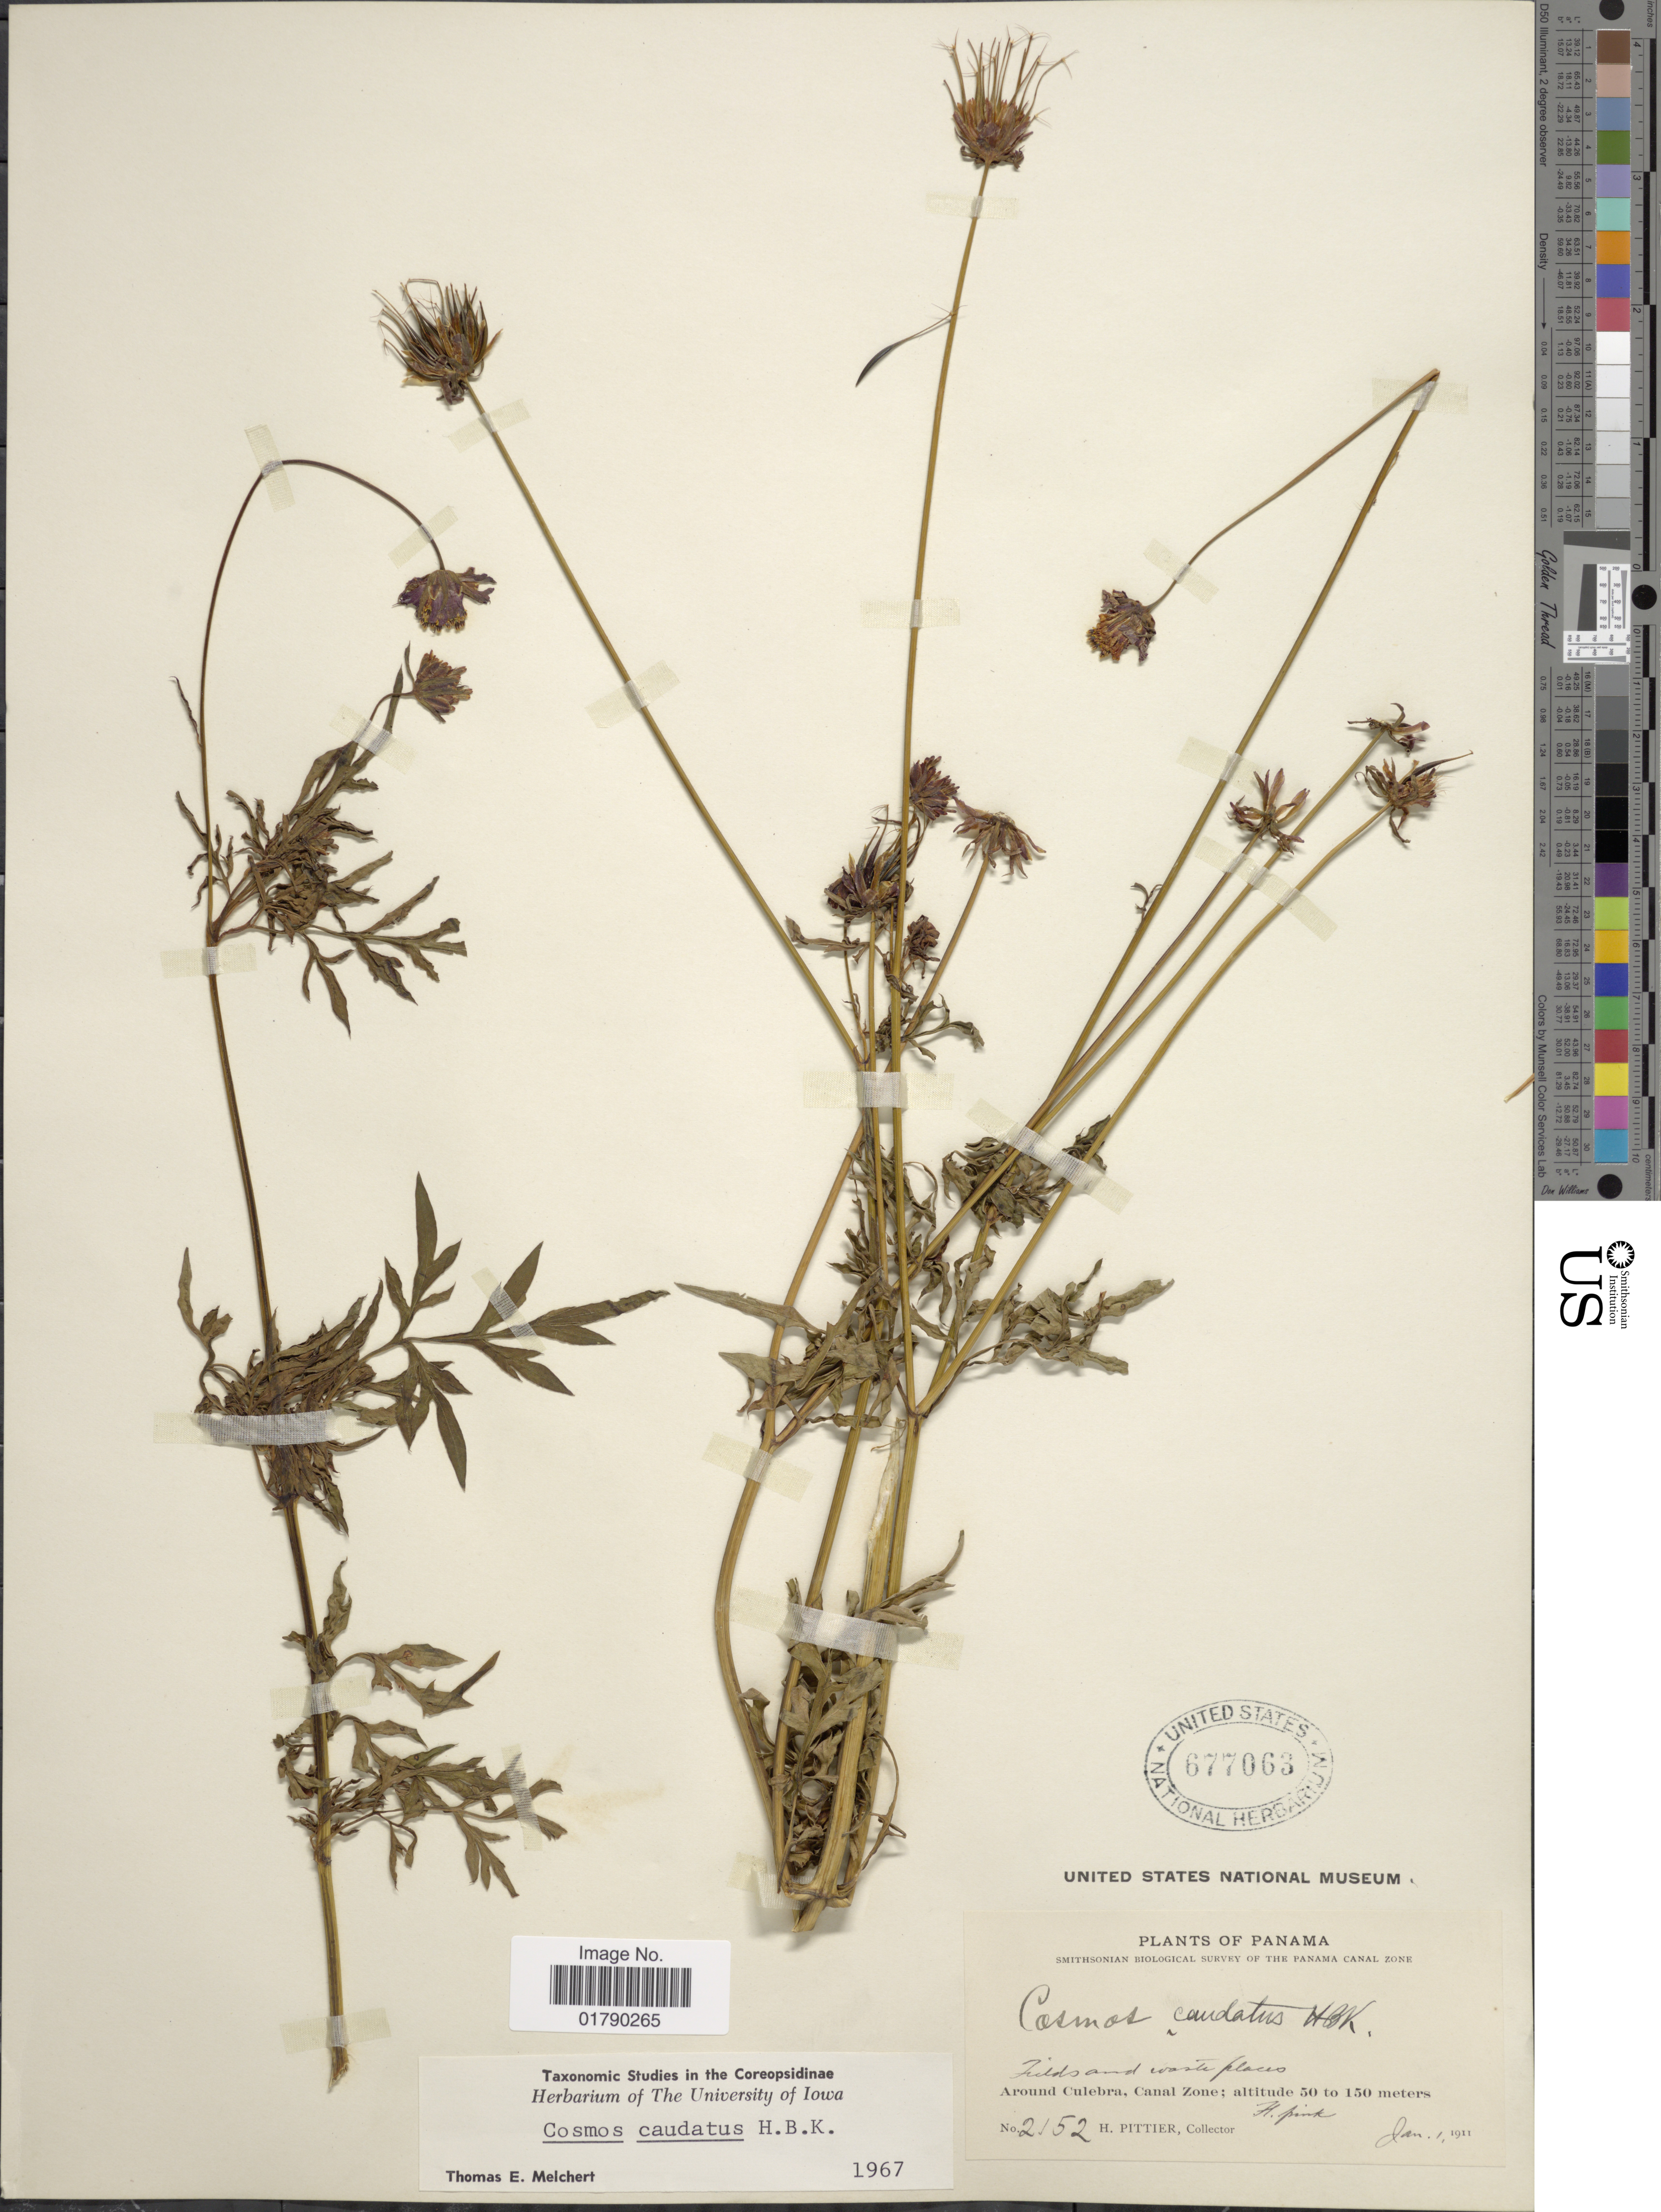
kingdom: Plantae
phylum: Tracheophyta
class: Magnoliopsida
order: Asterales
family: Asteraceae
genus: Cosmos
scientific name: Cosmos caudatus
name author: Kunth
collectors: H. F. Pittier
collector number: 2152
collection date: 1911-01-01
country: Panama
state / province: Colón / Panamá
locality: Around Culebra, Canal Zone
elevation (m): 50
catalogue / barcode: US 677063